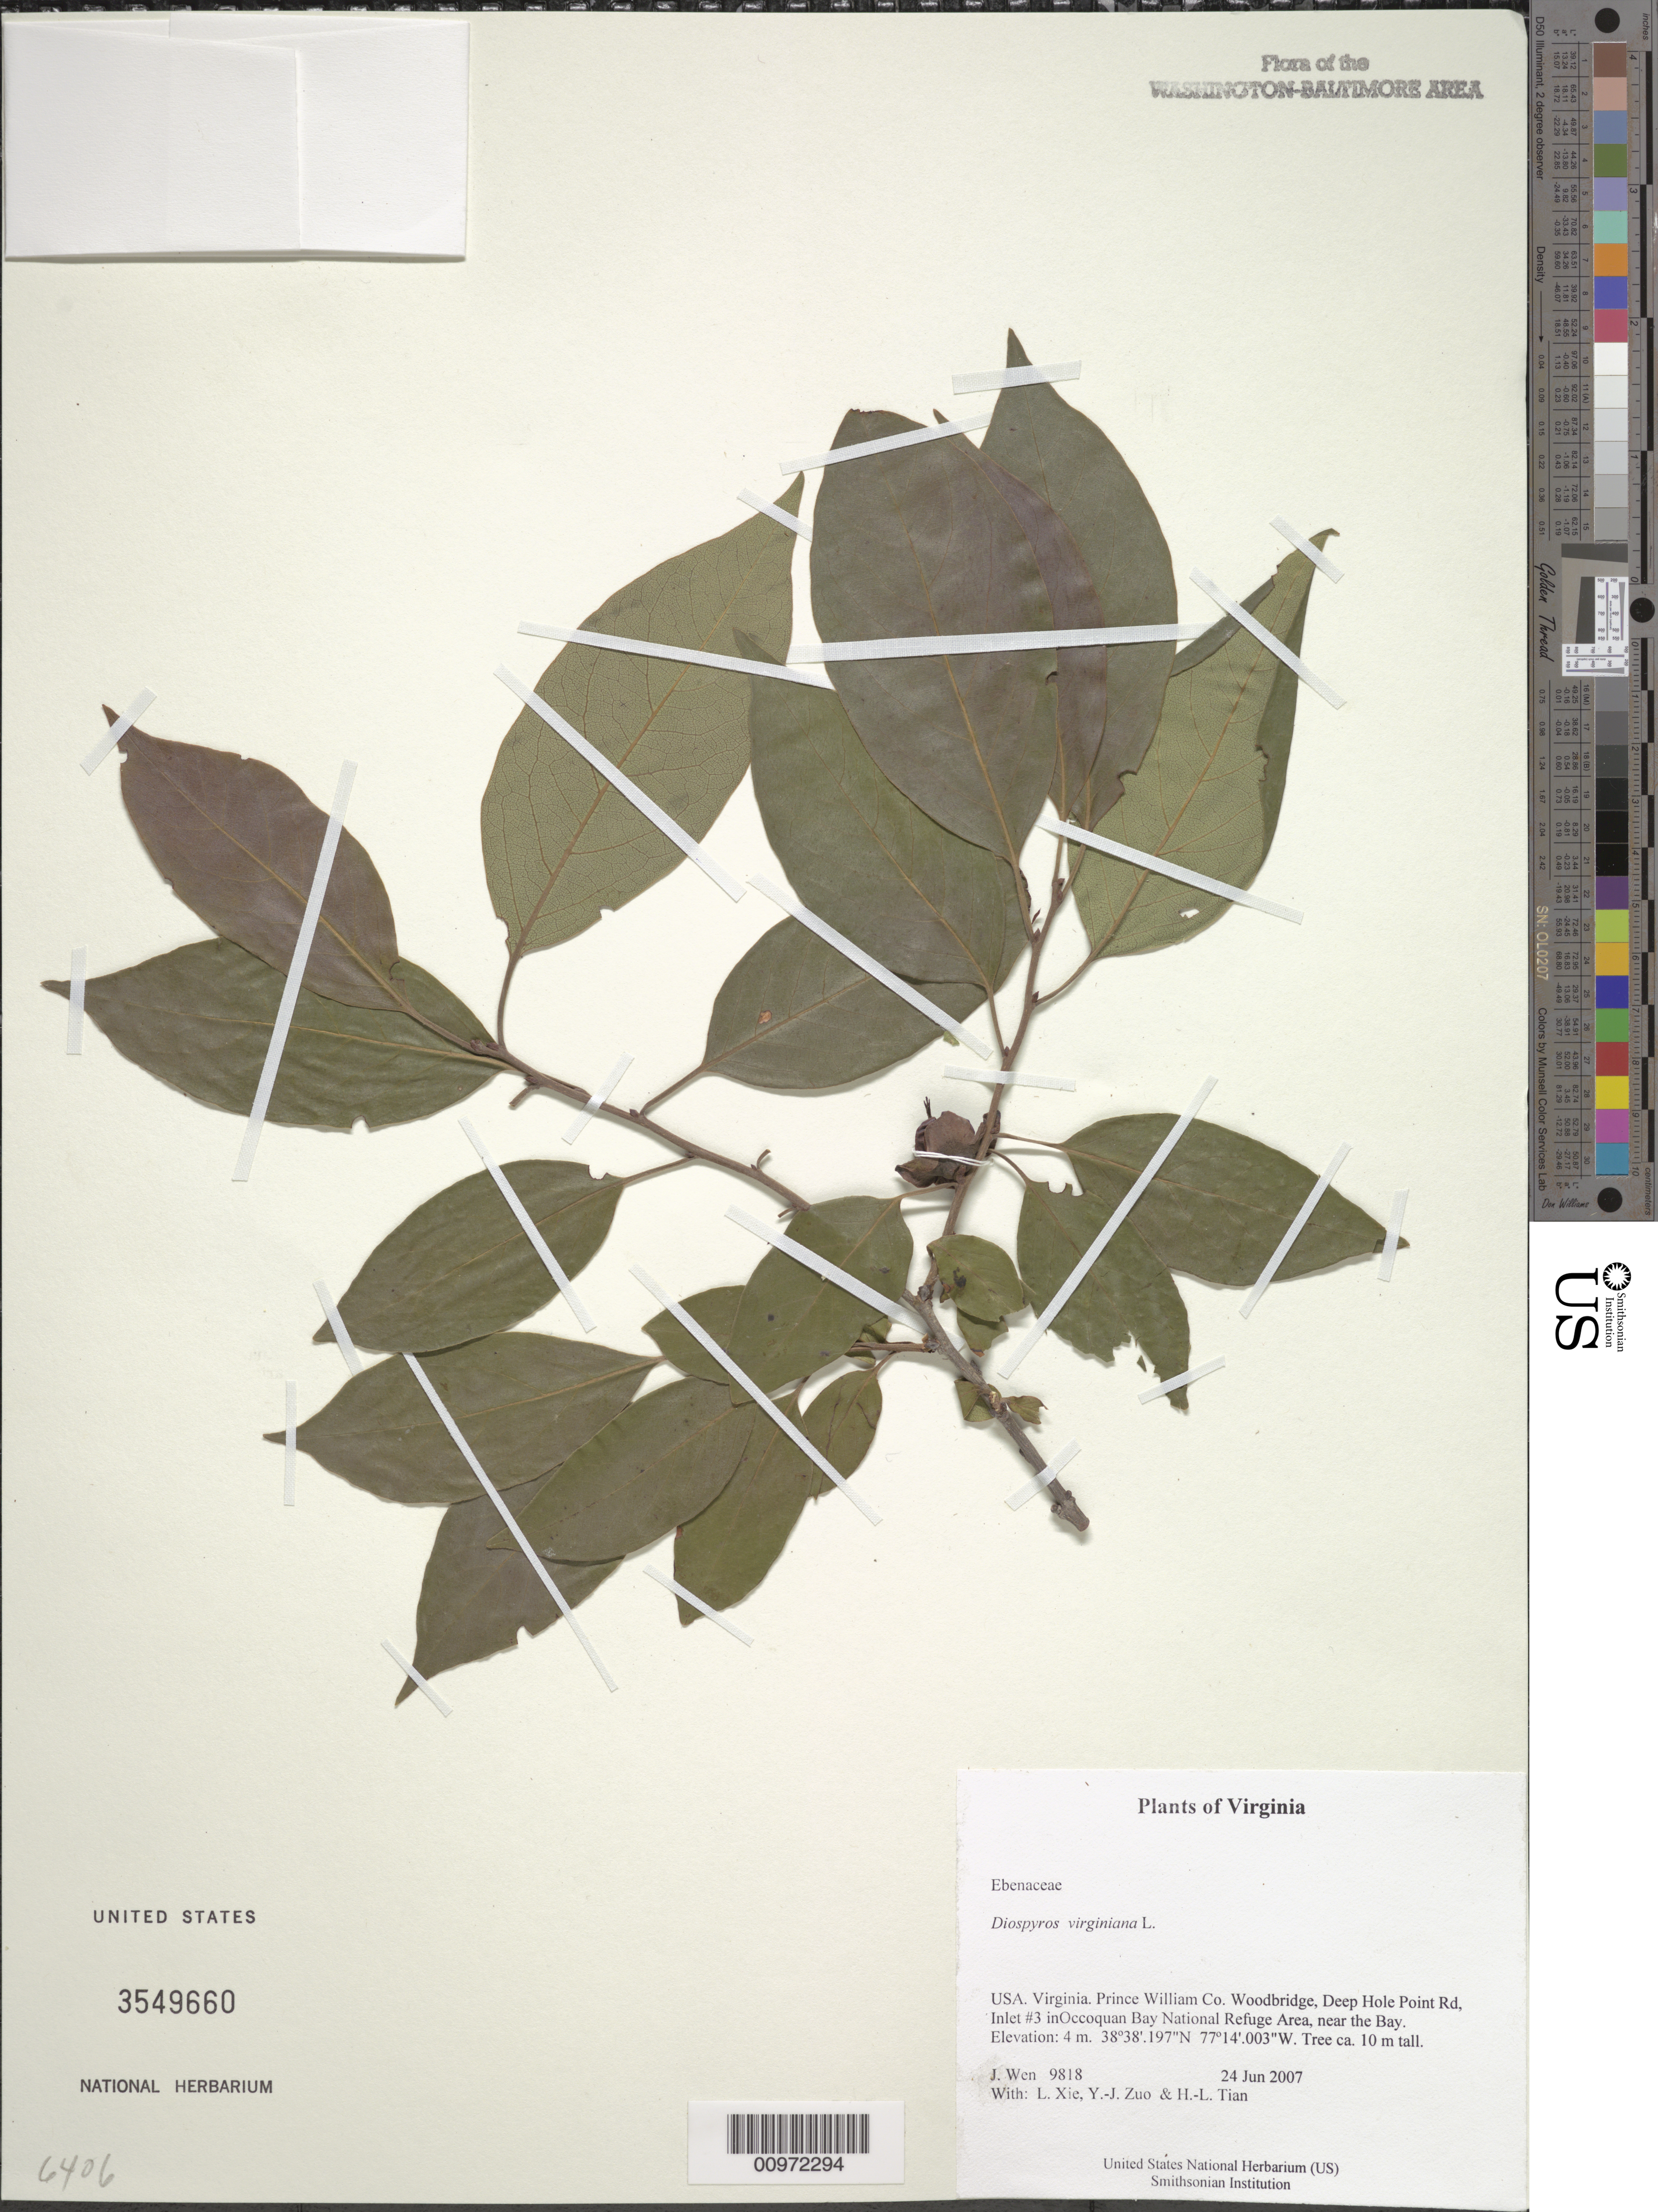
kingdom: Plantae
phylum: Tracheophyta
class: Magnoliopsida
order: Ericales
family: Ebenaceae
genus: Diospyros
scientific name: Diospyros virginiana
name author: L.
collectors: J. Wen, L. Xie, Y. Zuo & H. Tian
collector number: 9818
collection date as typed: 24 Jun 2007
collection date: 2007-06-24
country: United States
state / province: Virginia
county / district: Prince William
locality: Woodbridge, Deep Hole Point Rd., Inlet #3 in Occoquan Bay National Wildlife Area, near the Bay.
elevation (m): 4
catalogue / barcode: US 3549660